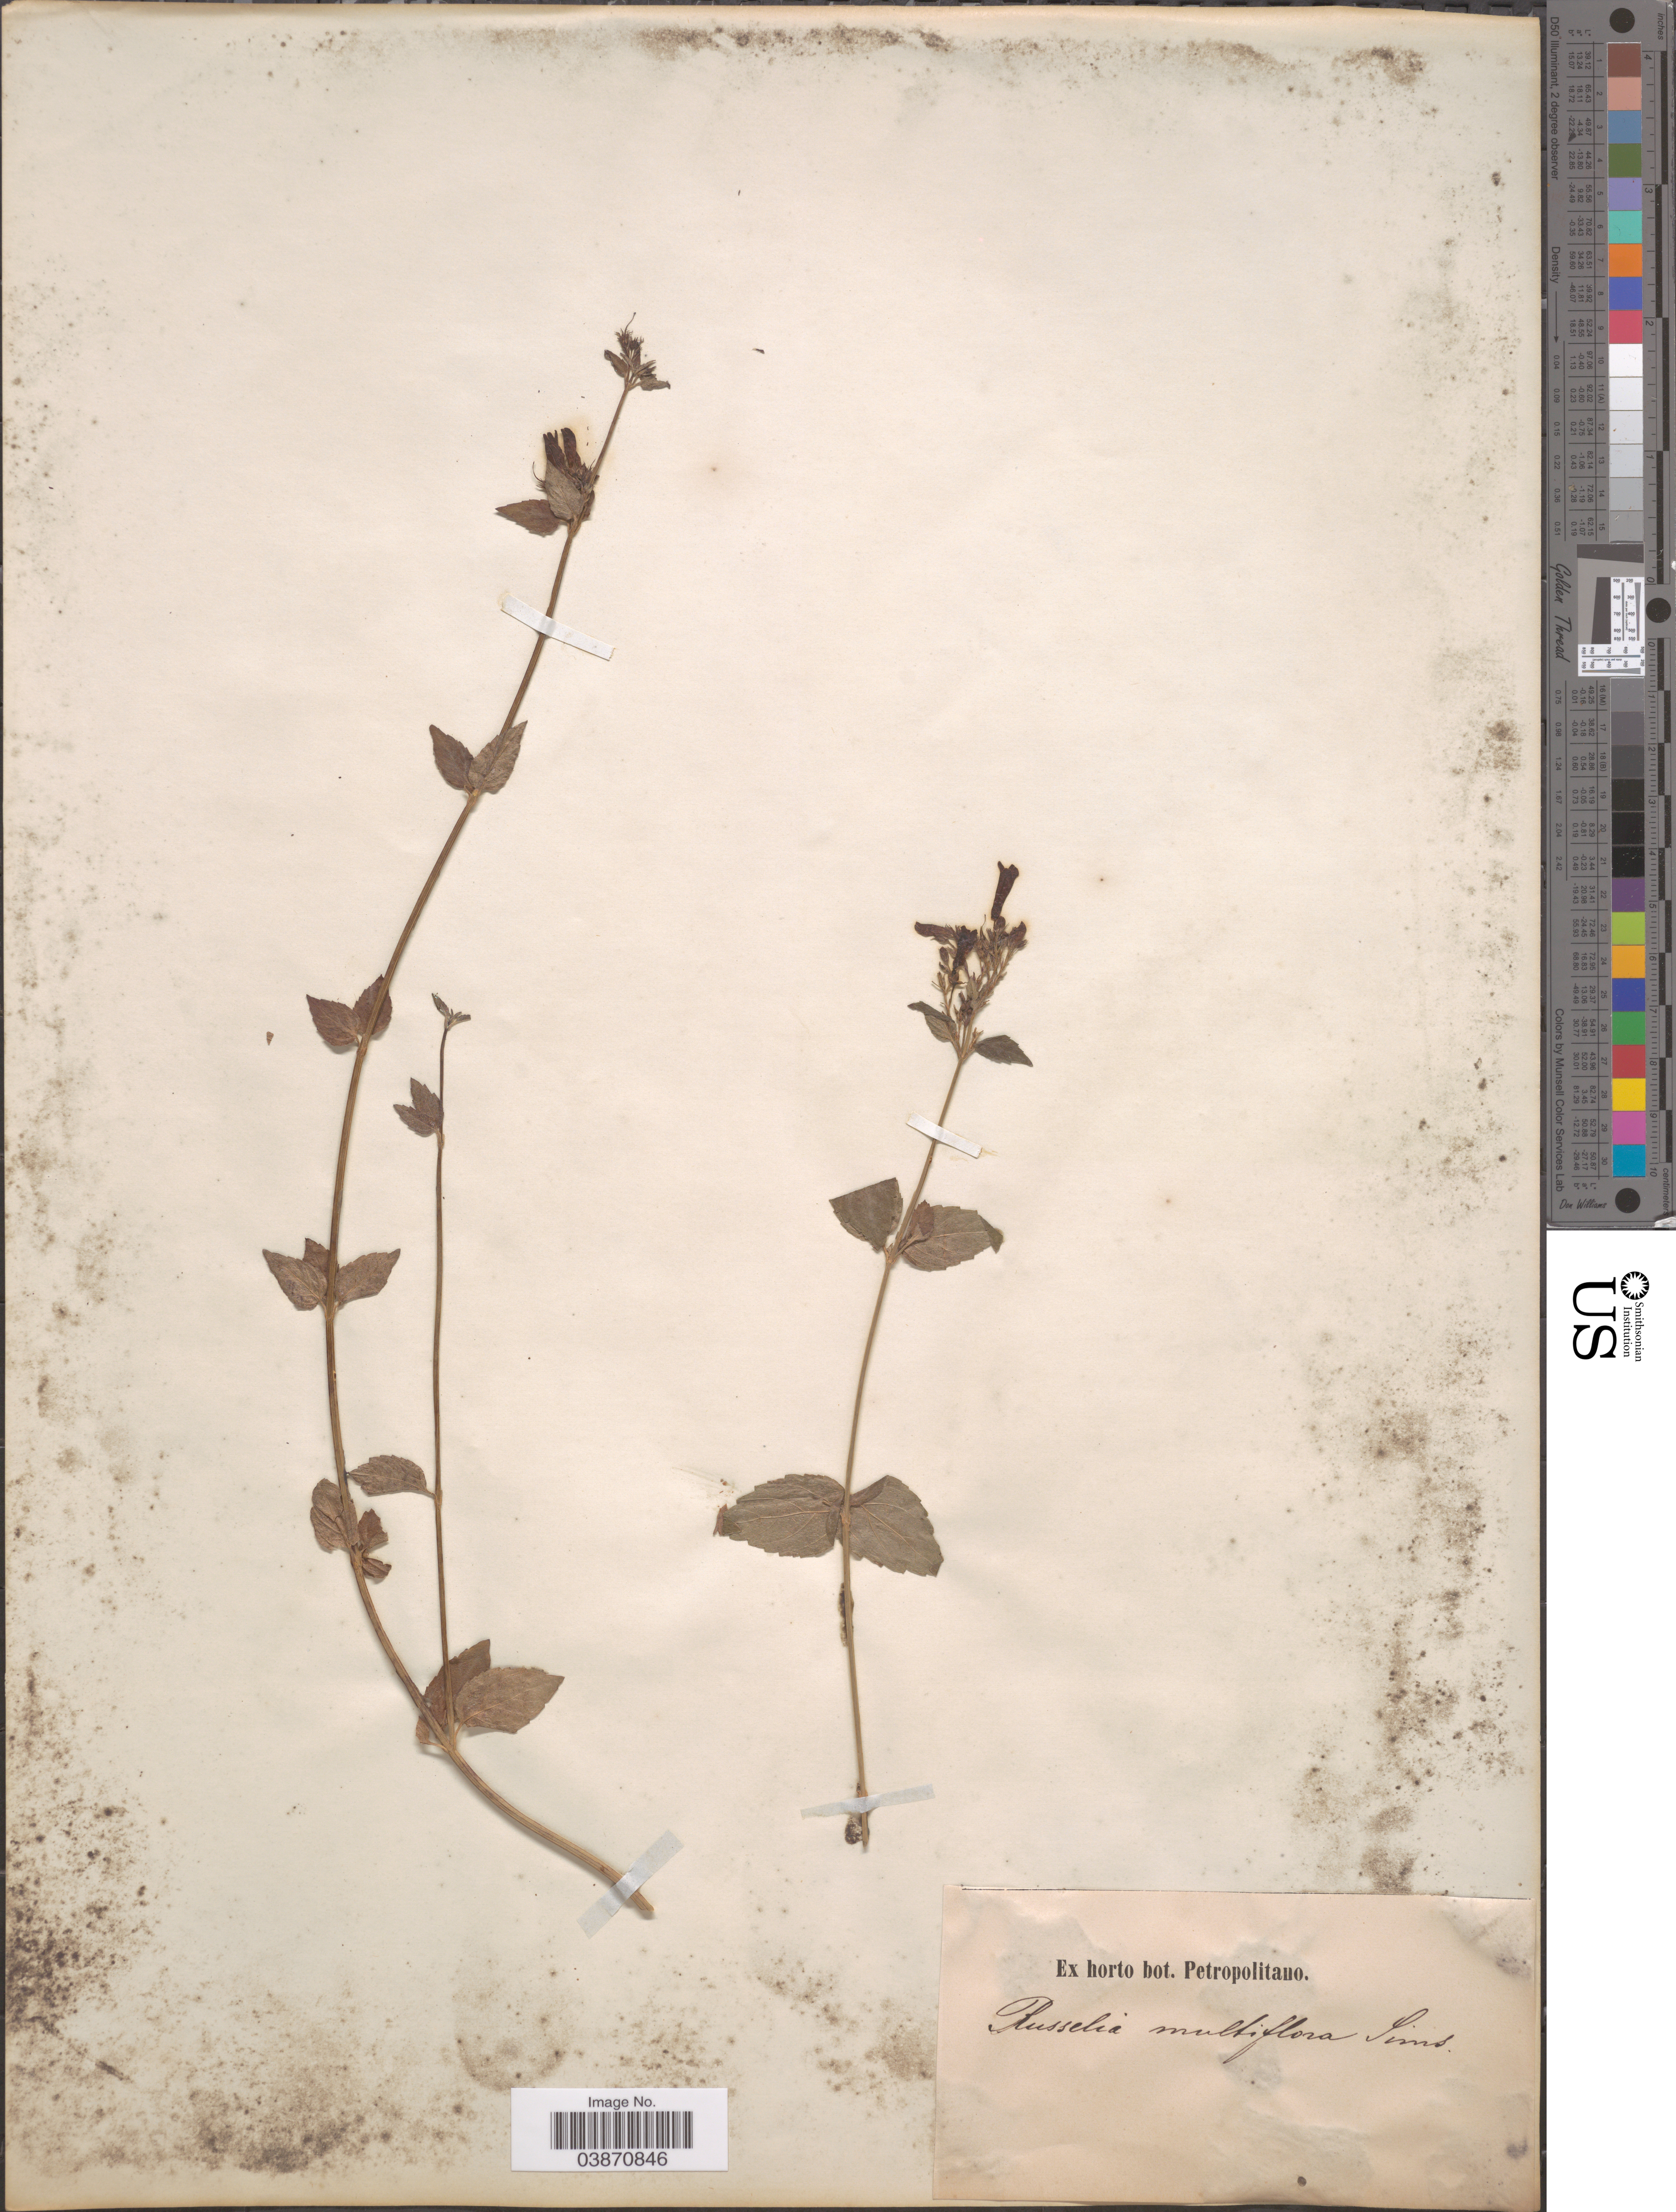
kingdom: Plantae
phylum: Tracheophyta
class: Magnoliopsida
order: Lamiales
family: Plantaginaceae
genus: Russelia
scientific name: Russelia multiflora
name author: Sims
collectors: ex Horto Bot. Petropolitano